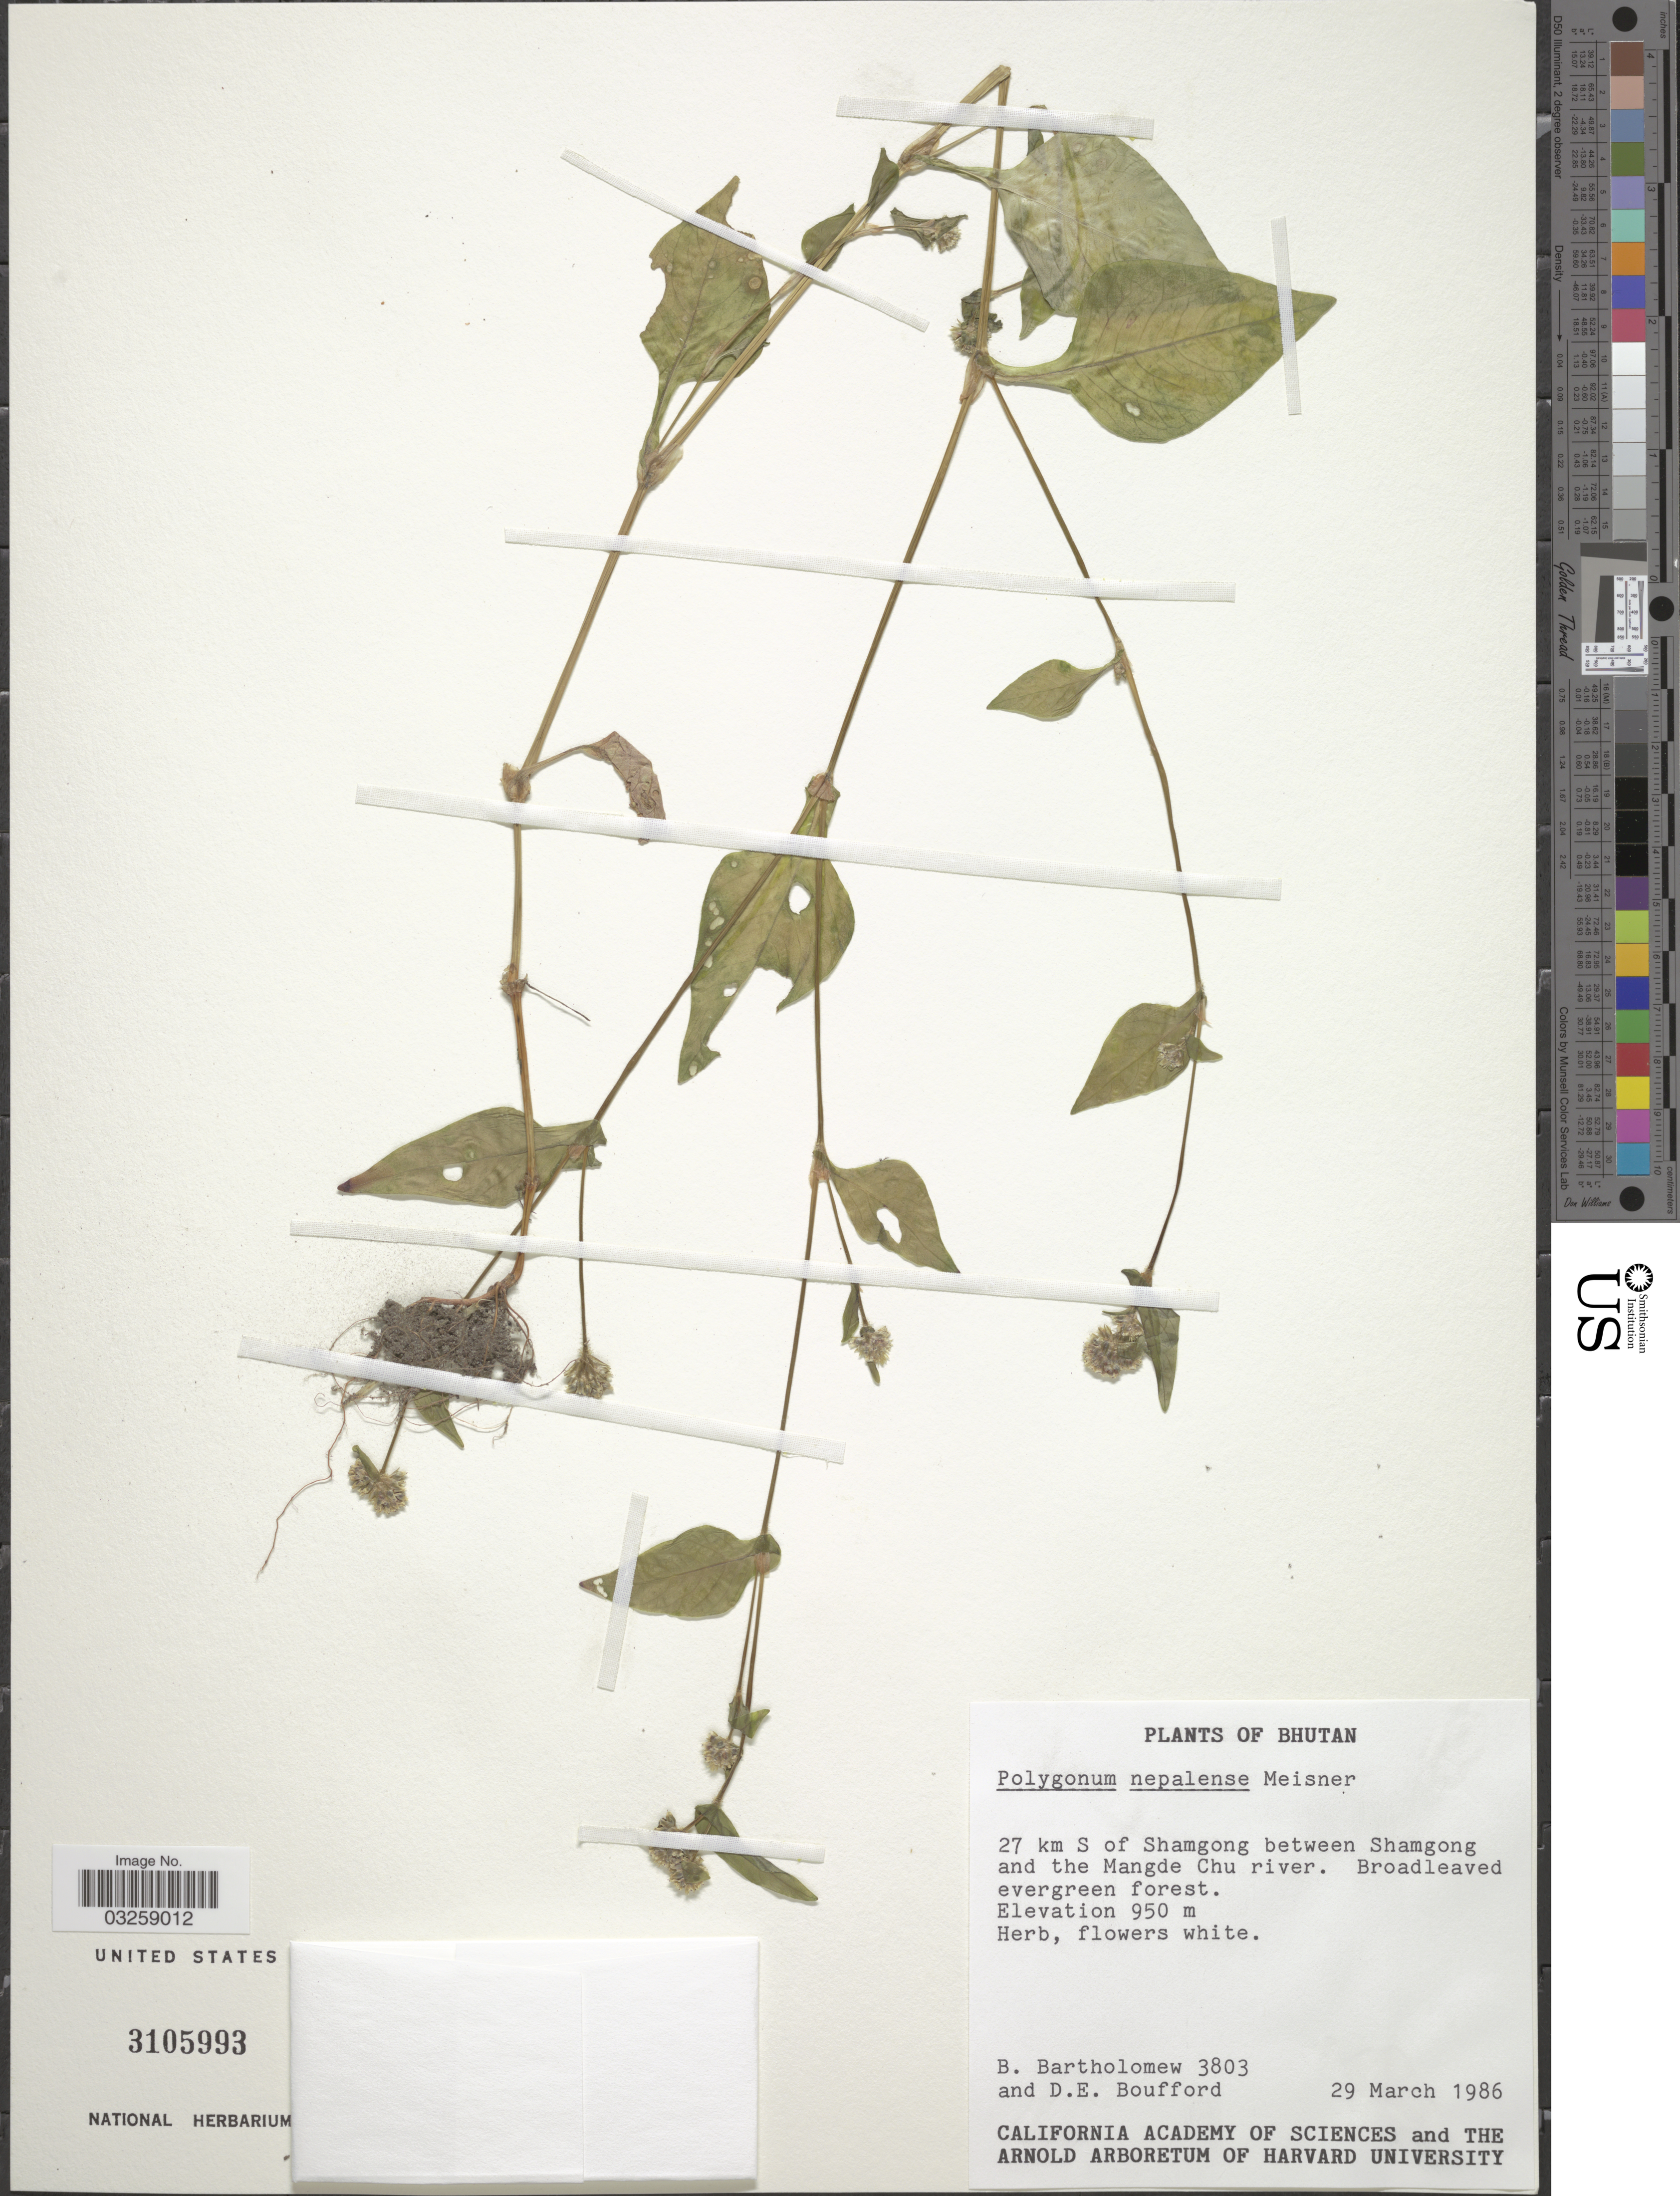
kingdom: Plantae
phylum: Tracheophyta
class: Magnoliopsida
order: Caryophyllales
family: Polygonaceae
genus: Polygonum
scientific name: Polygonum nepalense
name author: Meisn.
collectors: B. Bartholomew & D. E. Boufford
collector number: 3803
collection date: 1986-03-29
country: Bhutan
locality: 27 km S of Shamgong between Shamgong and the Mangde Chu river.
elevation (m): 950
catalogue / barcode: US 3105993